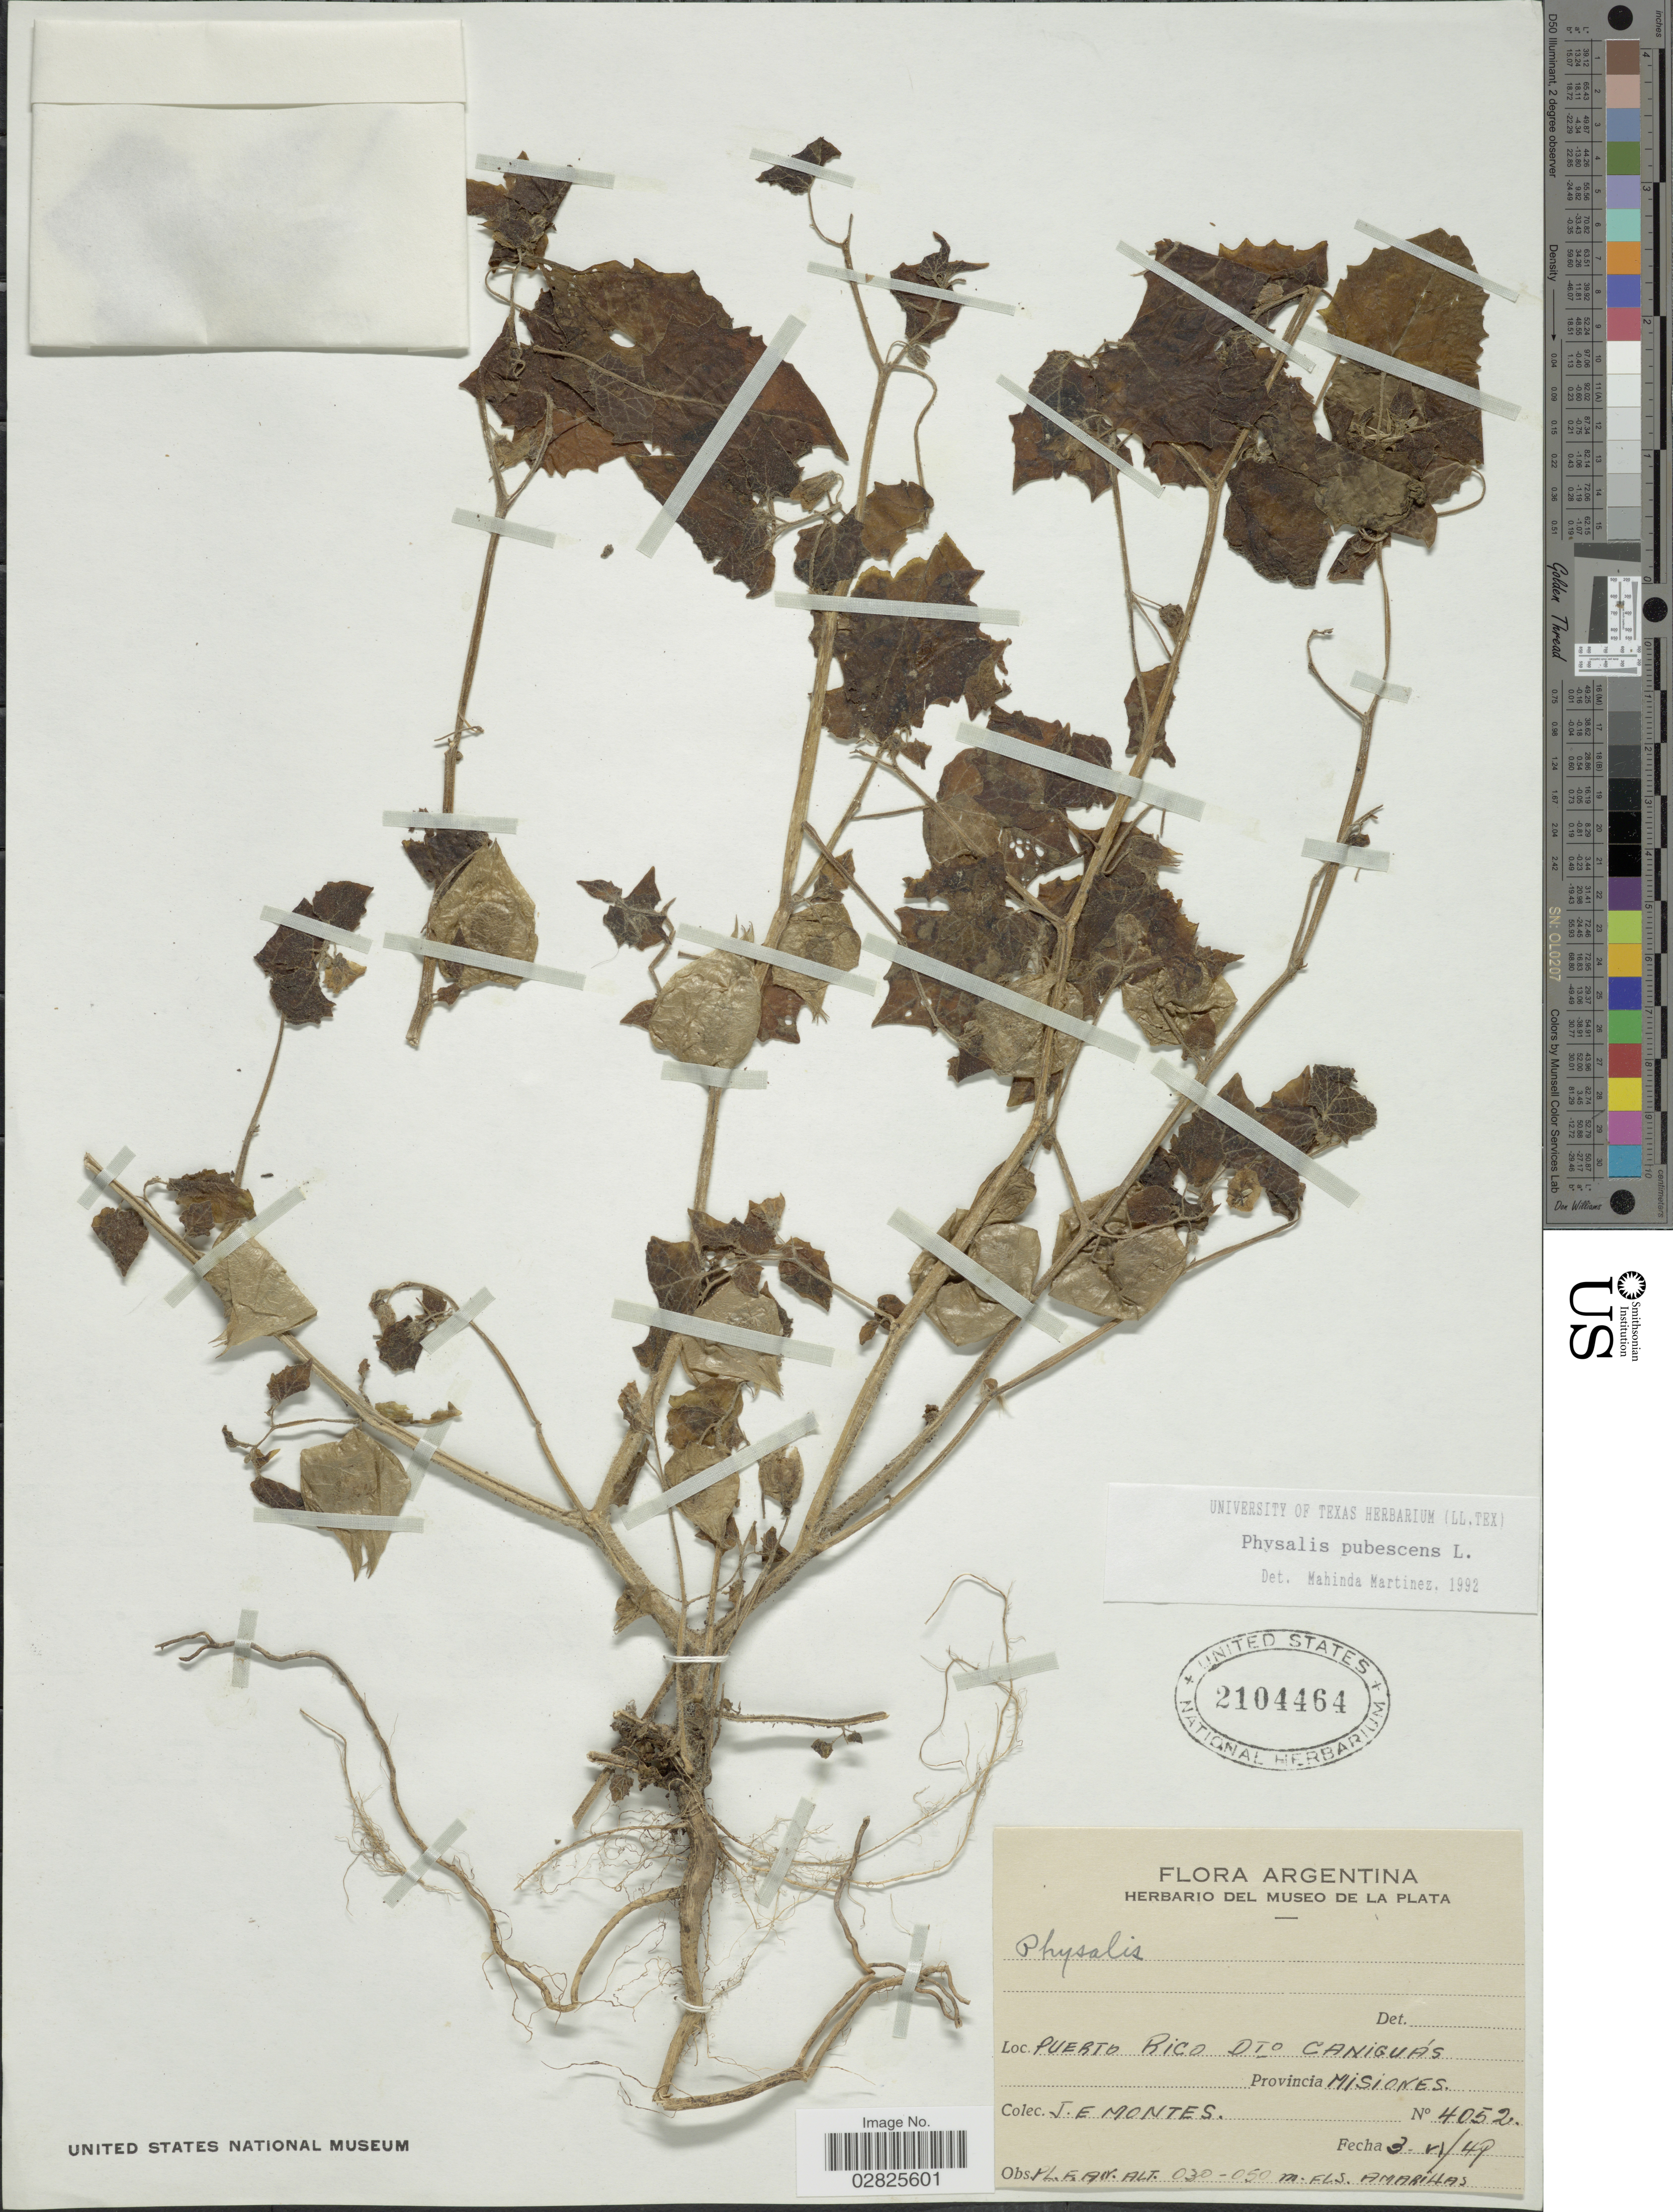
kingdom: Plantae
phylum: Tracheophyta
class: Magnoliopsida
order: Solanales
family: Solanaceae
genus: Physalis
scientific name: Physalis pubescens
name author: L.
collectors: J. E. Montes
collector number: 4052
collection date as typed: Transcribed d/m/y: 3/6/49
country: Argentina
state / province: Misiones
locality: Puerto Rico Dto Caniguás.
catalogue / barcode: US 2104464